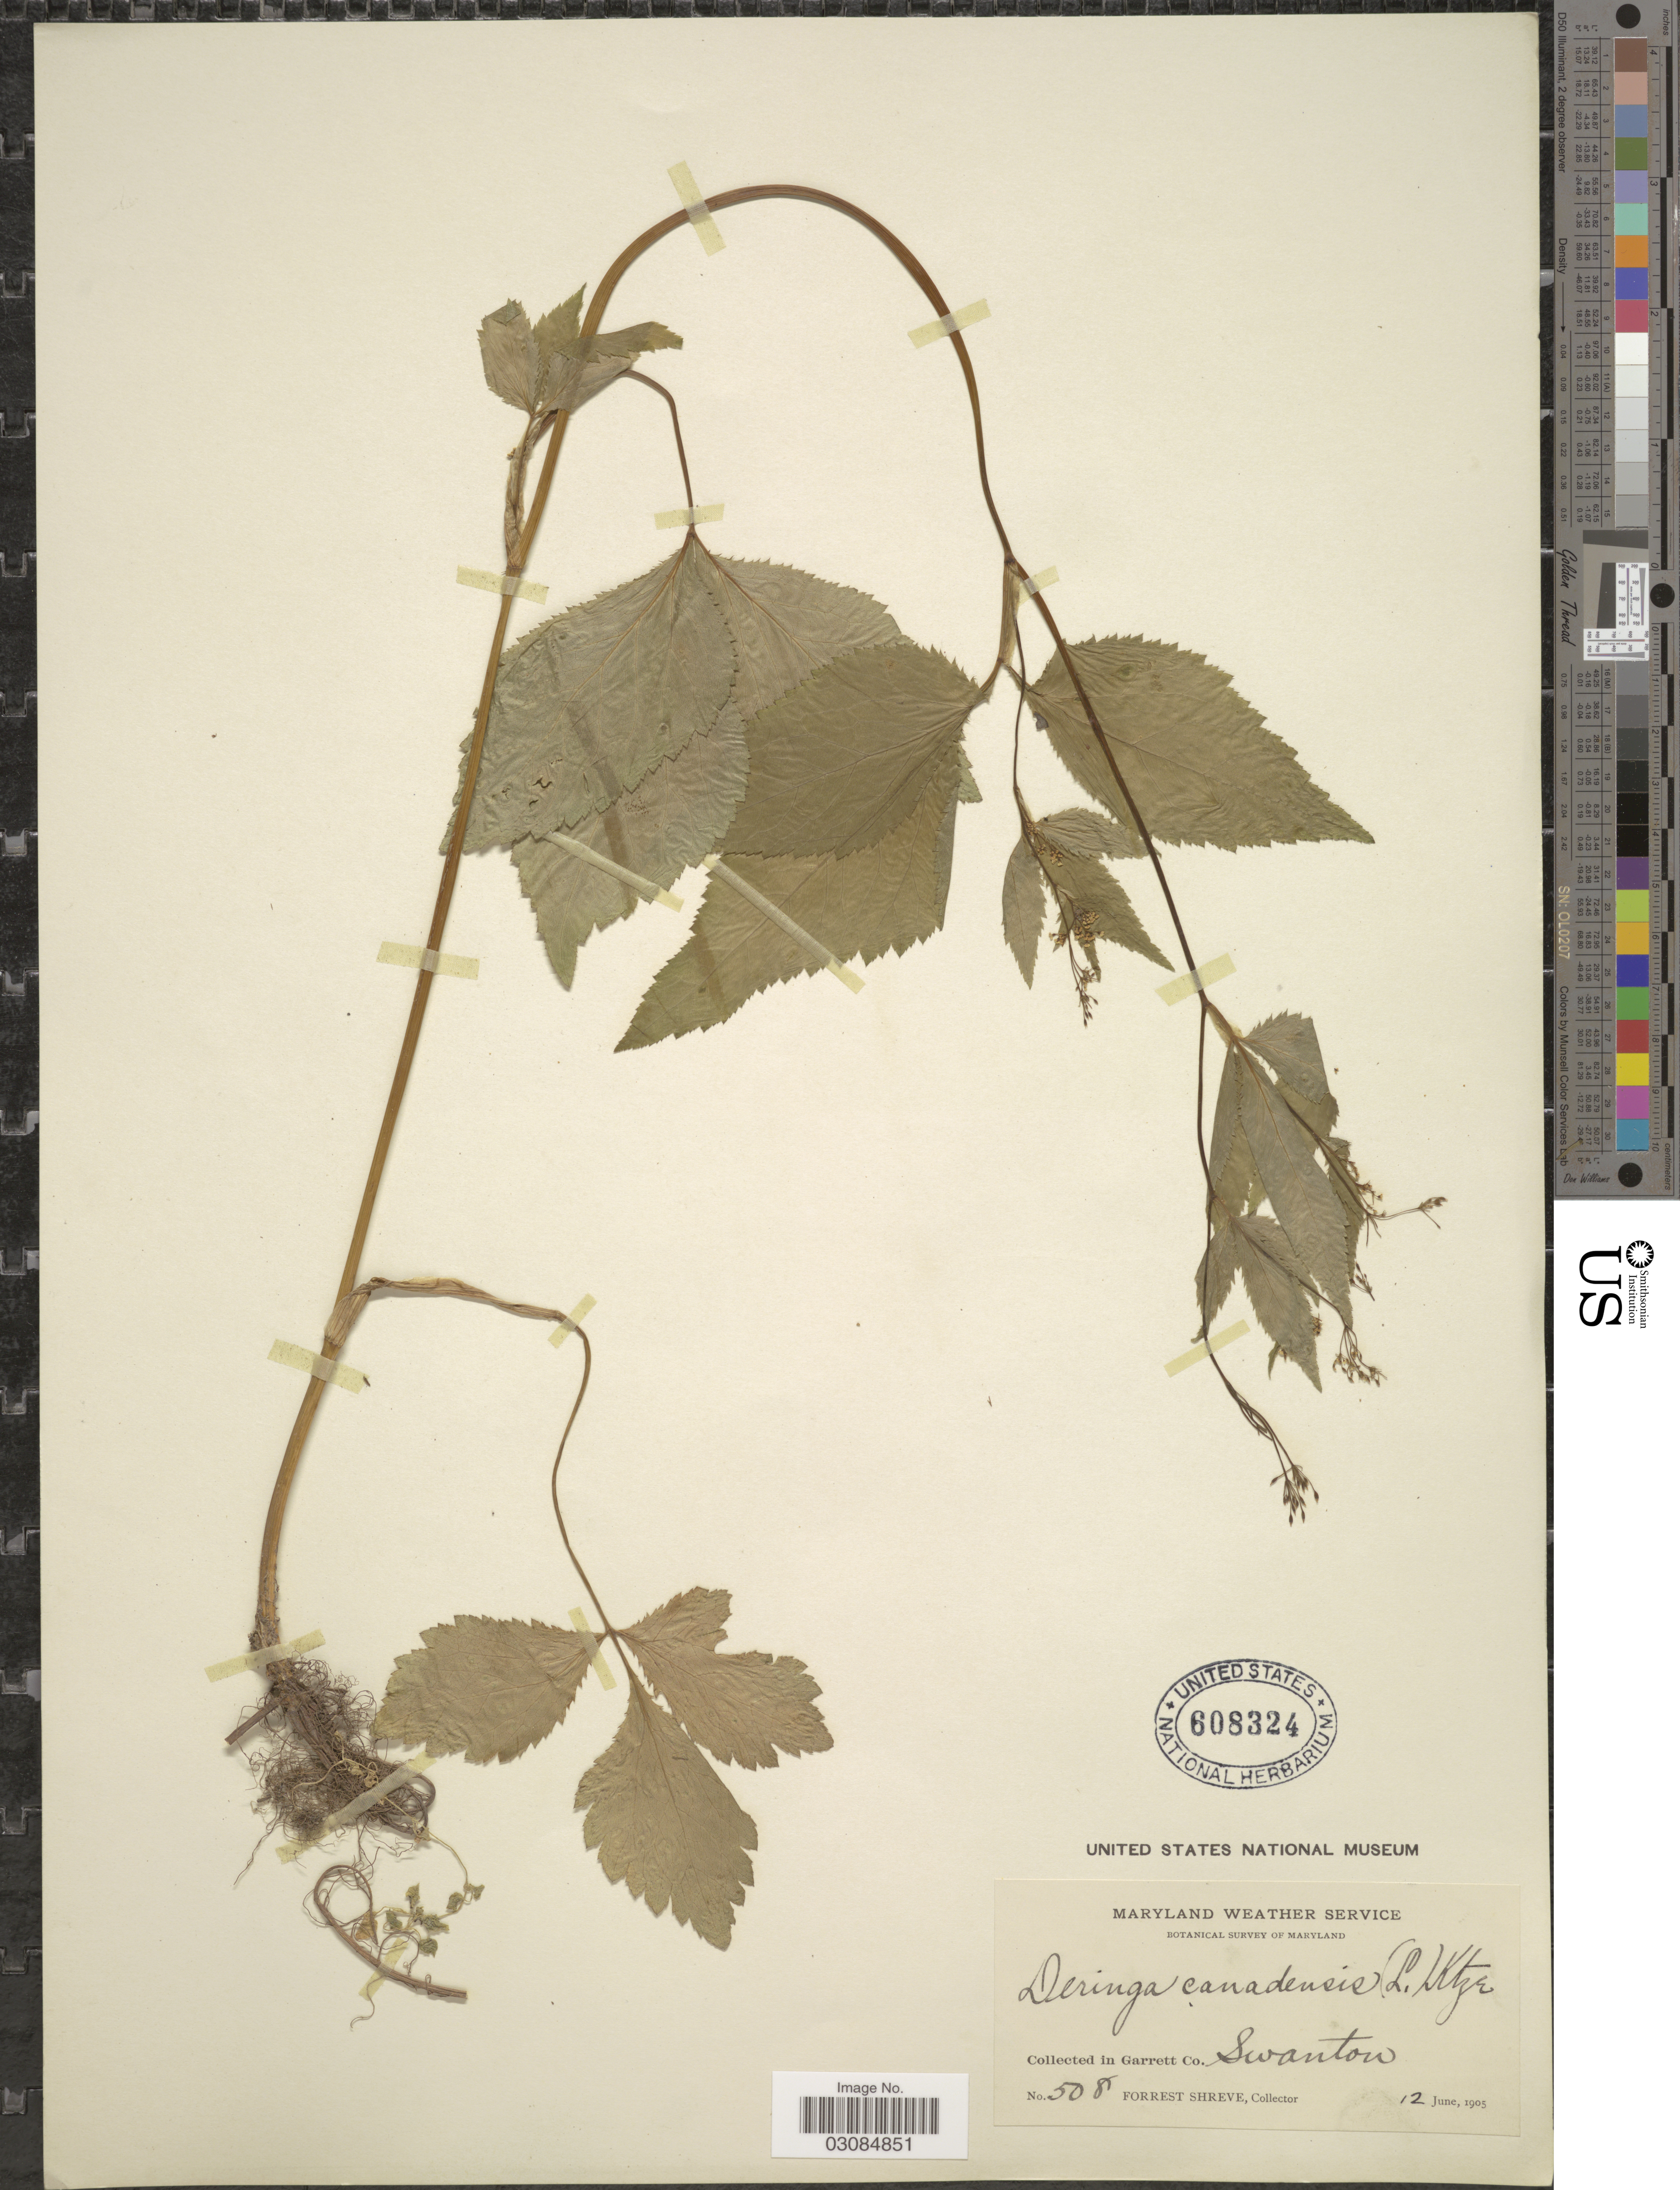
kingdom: Plantae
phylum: Tracheophyta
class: Magnoliopsida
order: Apiales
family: Apiaceae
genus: Cryptotaenia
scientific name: Cryptotaenia canadensis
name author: (L.) DC.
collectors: F. Shreve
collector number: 508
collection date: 1905-06-12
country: United States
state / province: Maryland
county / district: Garrett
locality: Collected in Garrett Co. Swanton.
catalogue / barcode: US 608324